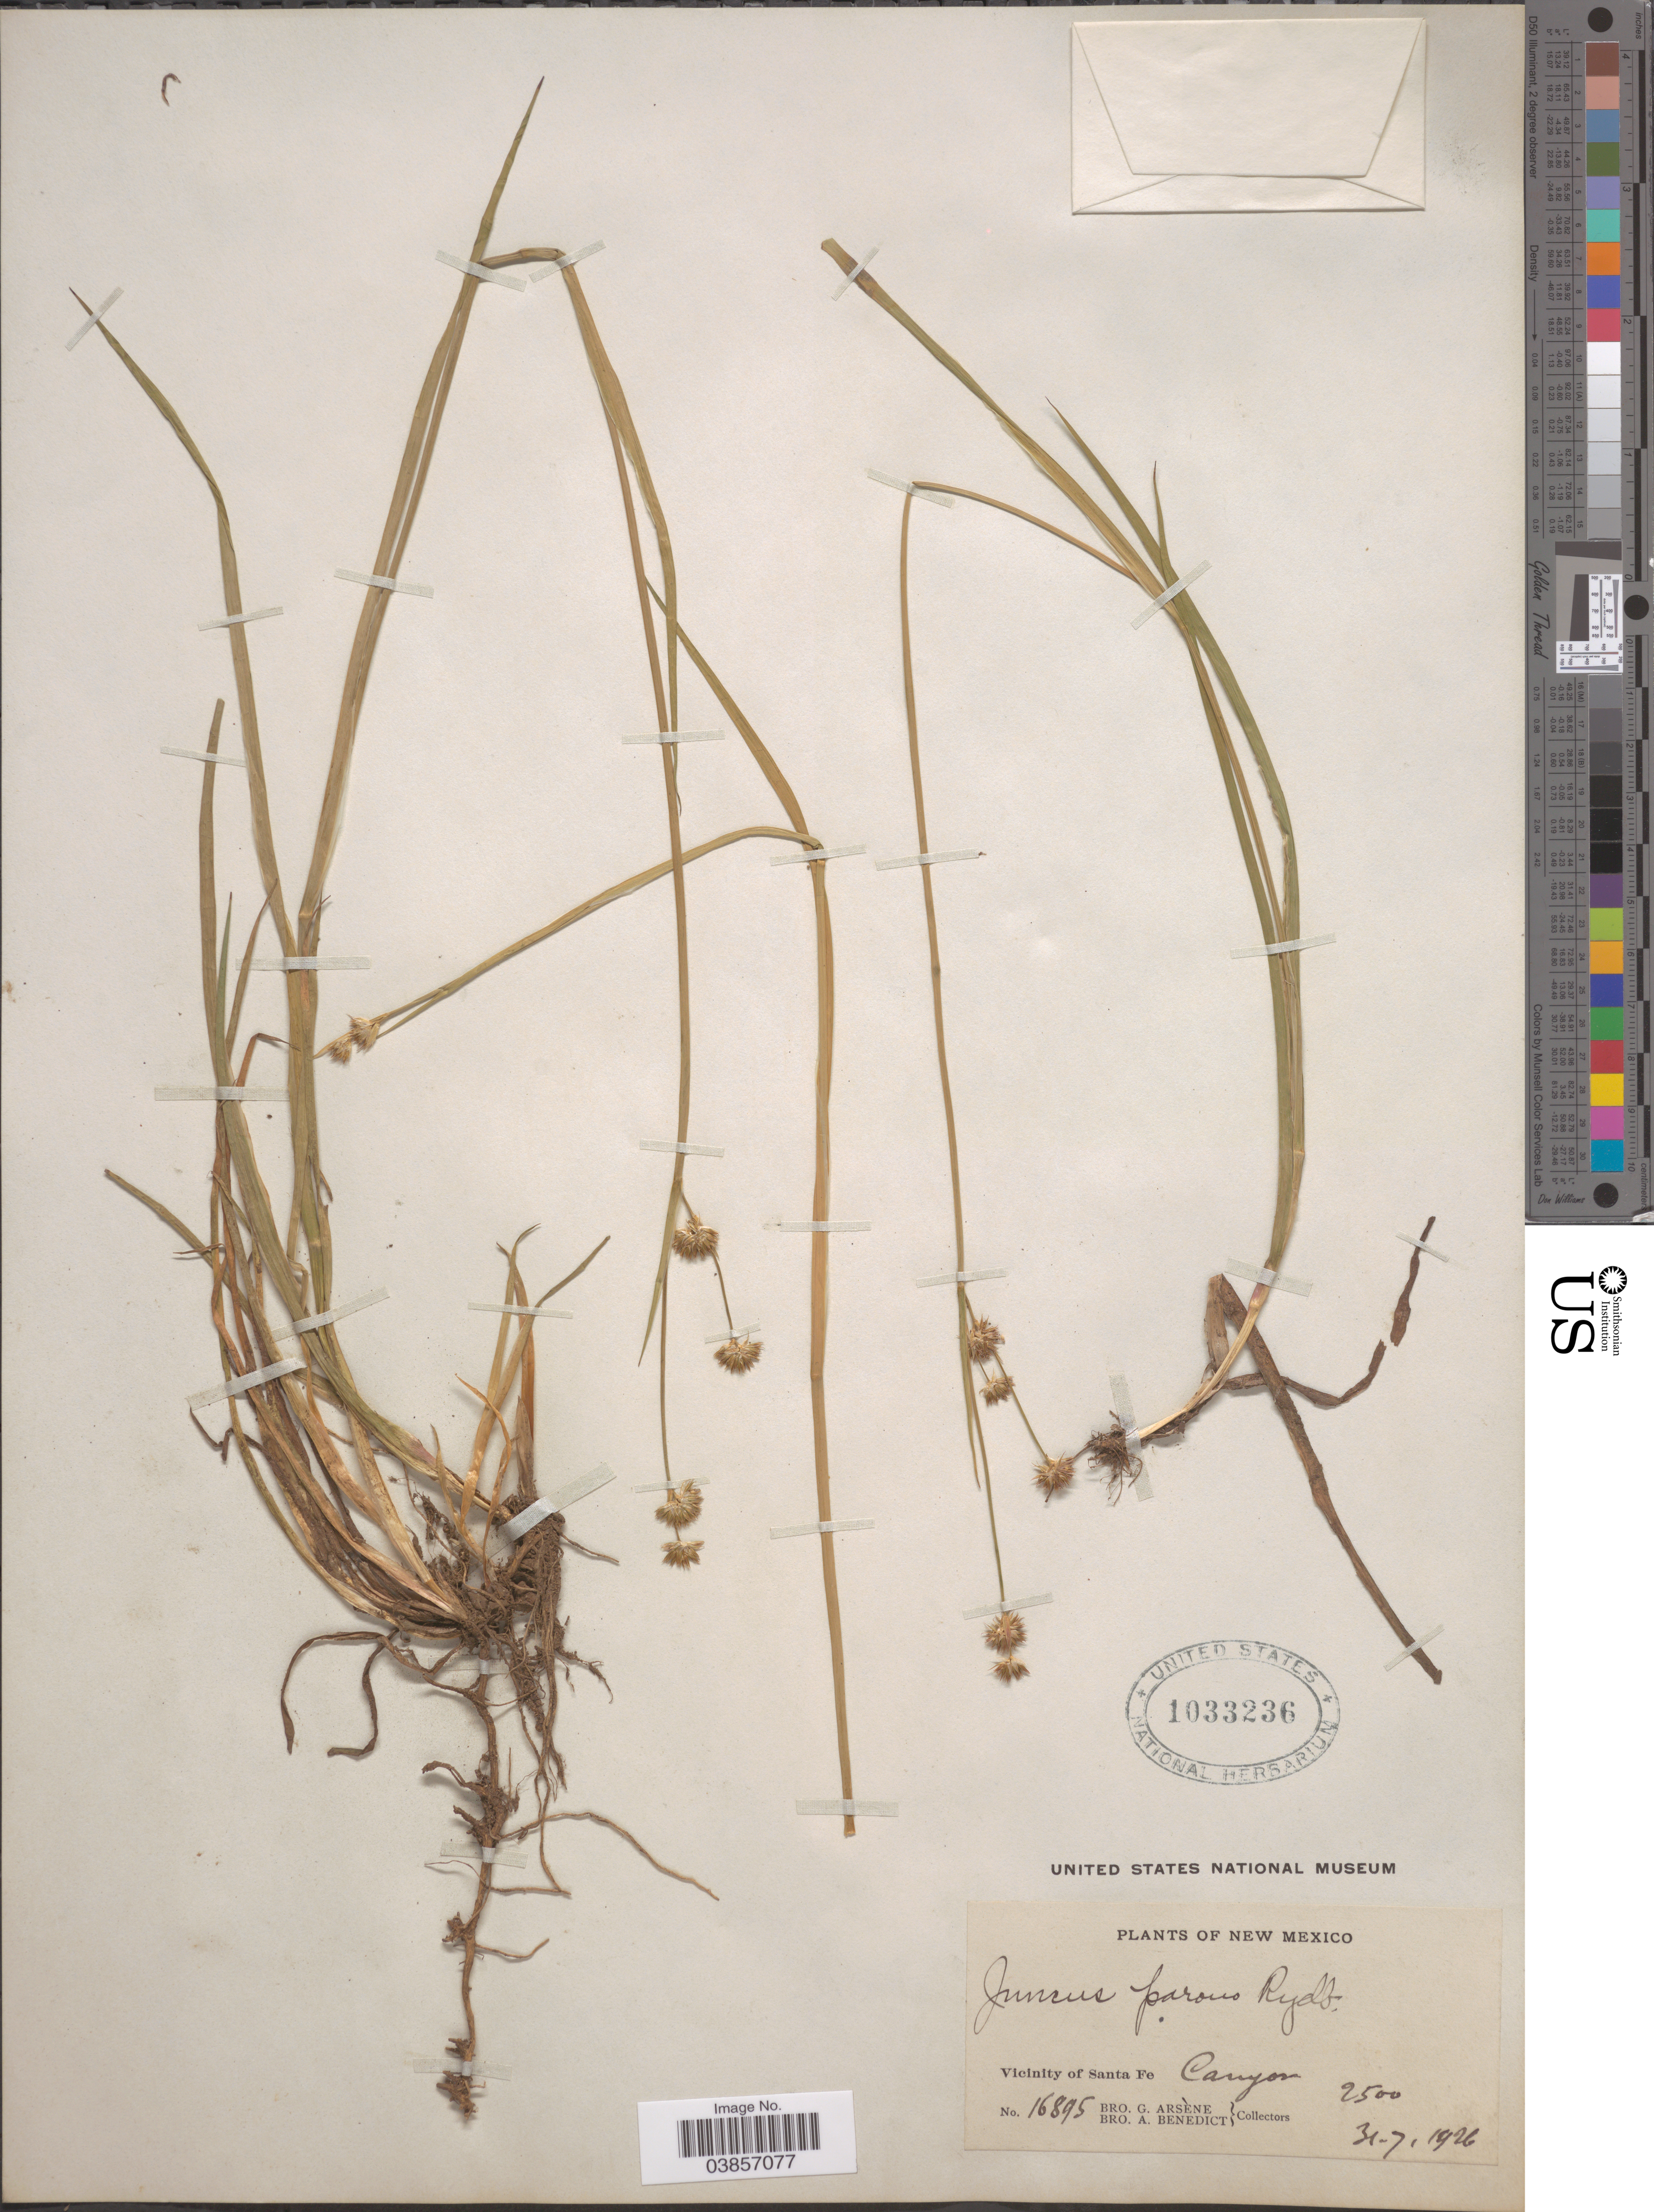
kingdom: Plantae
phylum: Tracheophyta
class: Liliopsida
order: Poales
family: Juncaceae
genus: Juncus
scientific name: Juncus saximontanus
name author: A. Nelson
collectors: Bro. G. Arsène & Bro. A. Benedict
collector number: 16895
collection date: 1926-07-31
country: United States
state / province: New Mexico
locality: Vicinity of Santa Fe Canyon.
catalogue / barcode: US 1033236